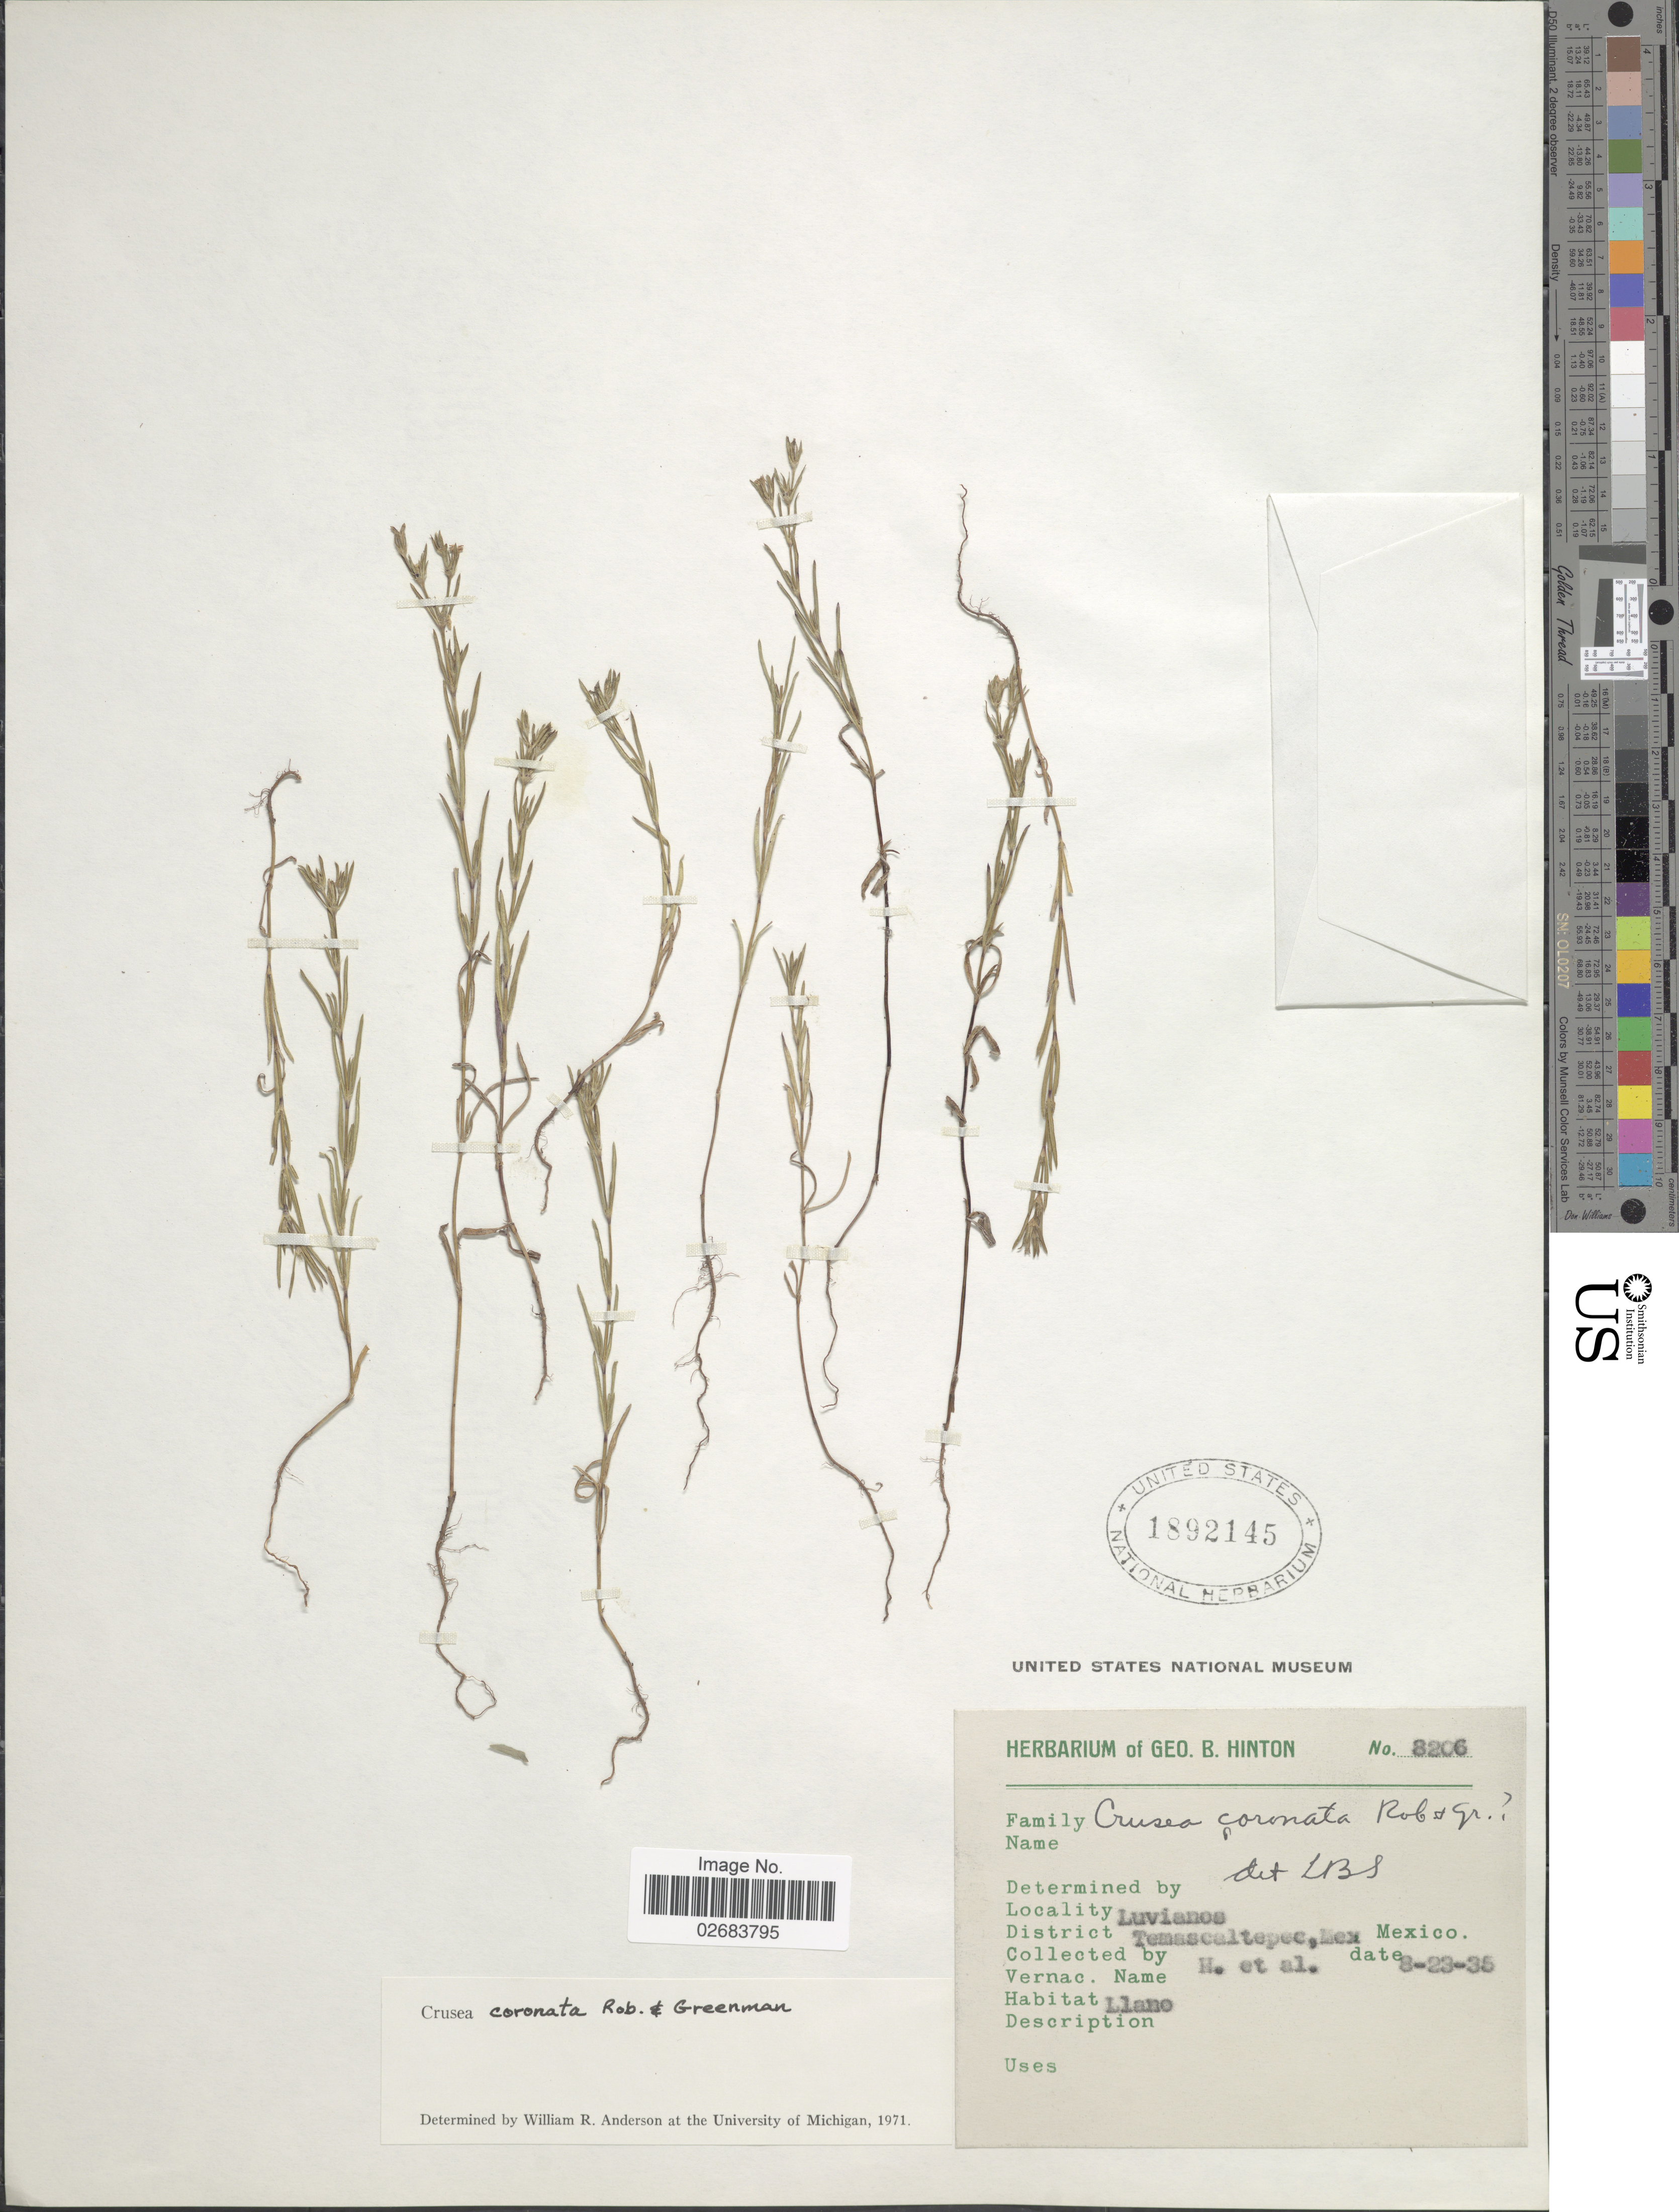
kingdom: Plantae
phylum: Tracheophyta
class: Magnoliopsida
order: Gentianales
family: Rubiaceae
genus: Crusea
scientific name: Crusea coronata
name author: B.L. Rob. & Greenm.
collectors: G. B. Hinton & et al.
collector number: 8206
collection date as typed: Transcribed d/m/y: 23/8/35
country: Mexico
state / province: México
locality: Luvianos. District Temascaltepec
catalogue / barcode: US 1892145